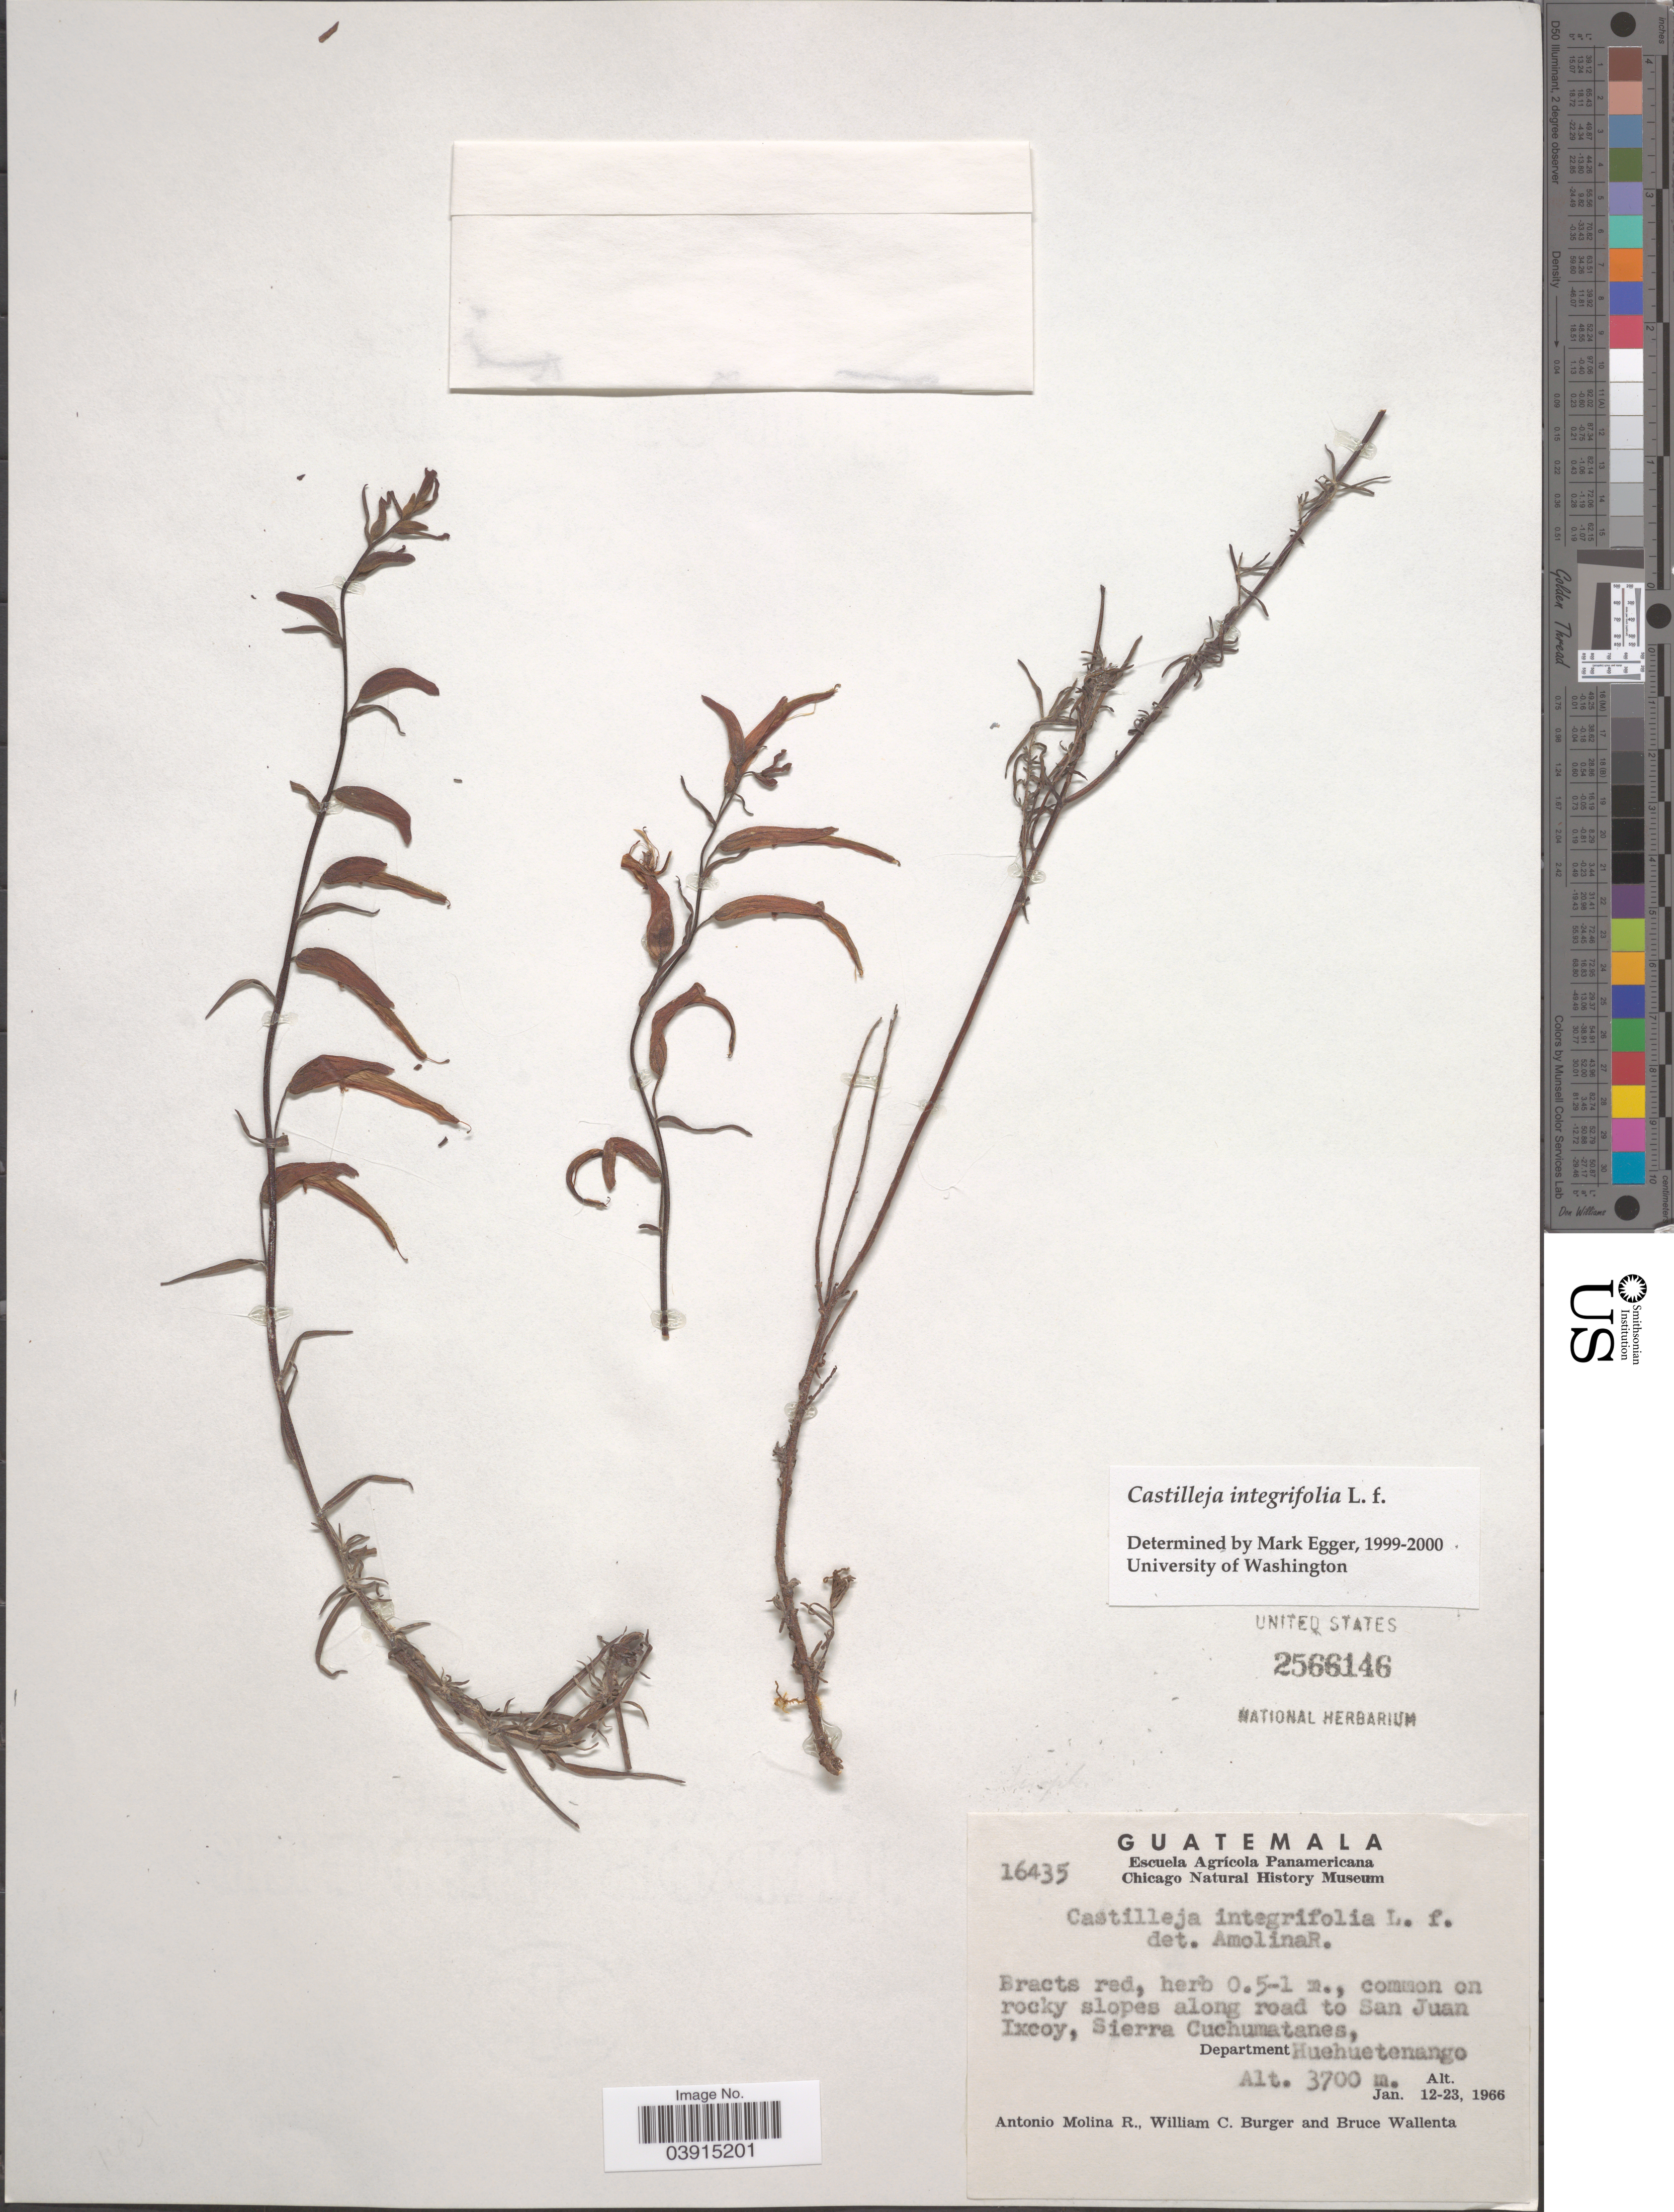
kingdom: Plantae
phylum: Tracheophyta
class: Magnoliopsida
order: Lamiales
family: Orobanchaceae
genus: Castilleja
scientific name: Castilleja integrifolia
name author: L. f.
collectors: A. Molina R., W. Burger & B. Wallenta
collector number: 16435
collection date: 1966-01-12/1966-01-23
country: Guatemala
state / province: Huehuetenango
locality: Along road to San Juan Ixcoy, Sierra Cuchumatanes, Department Huehuetenango.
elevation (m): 3700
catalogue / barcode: US 2566146